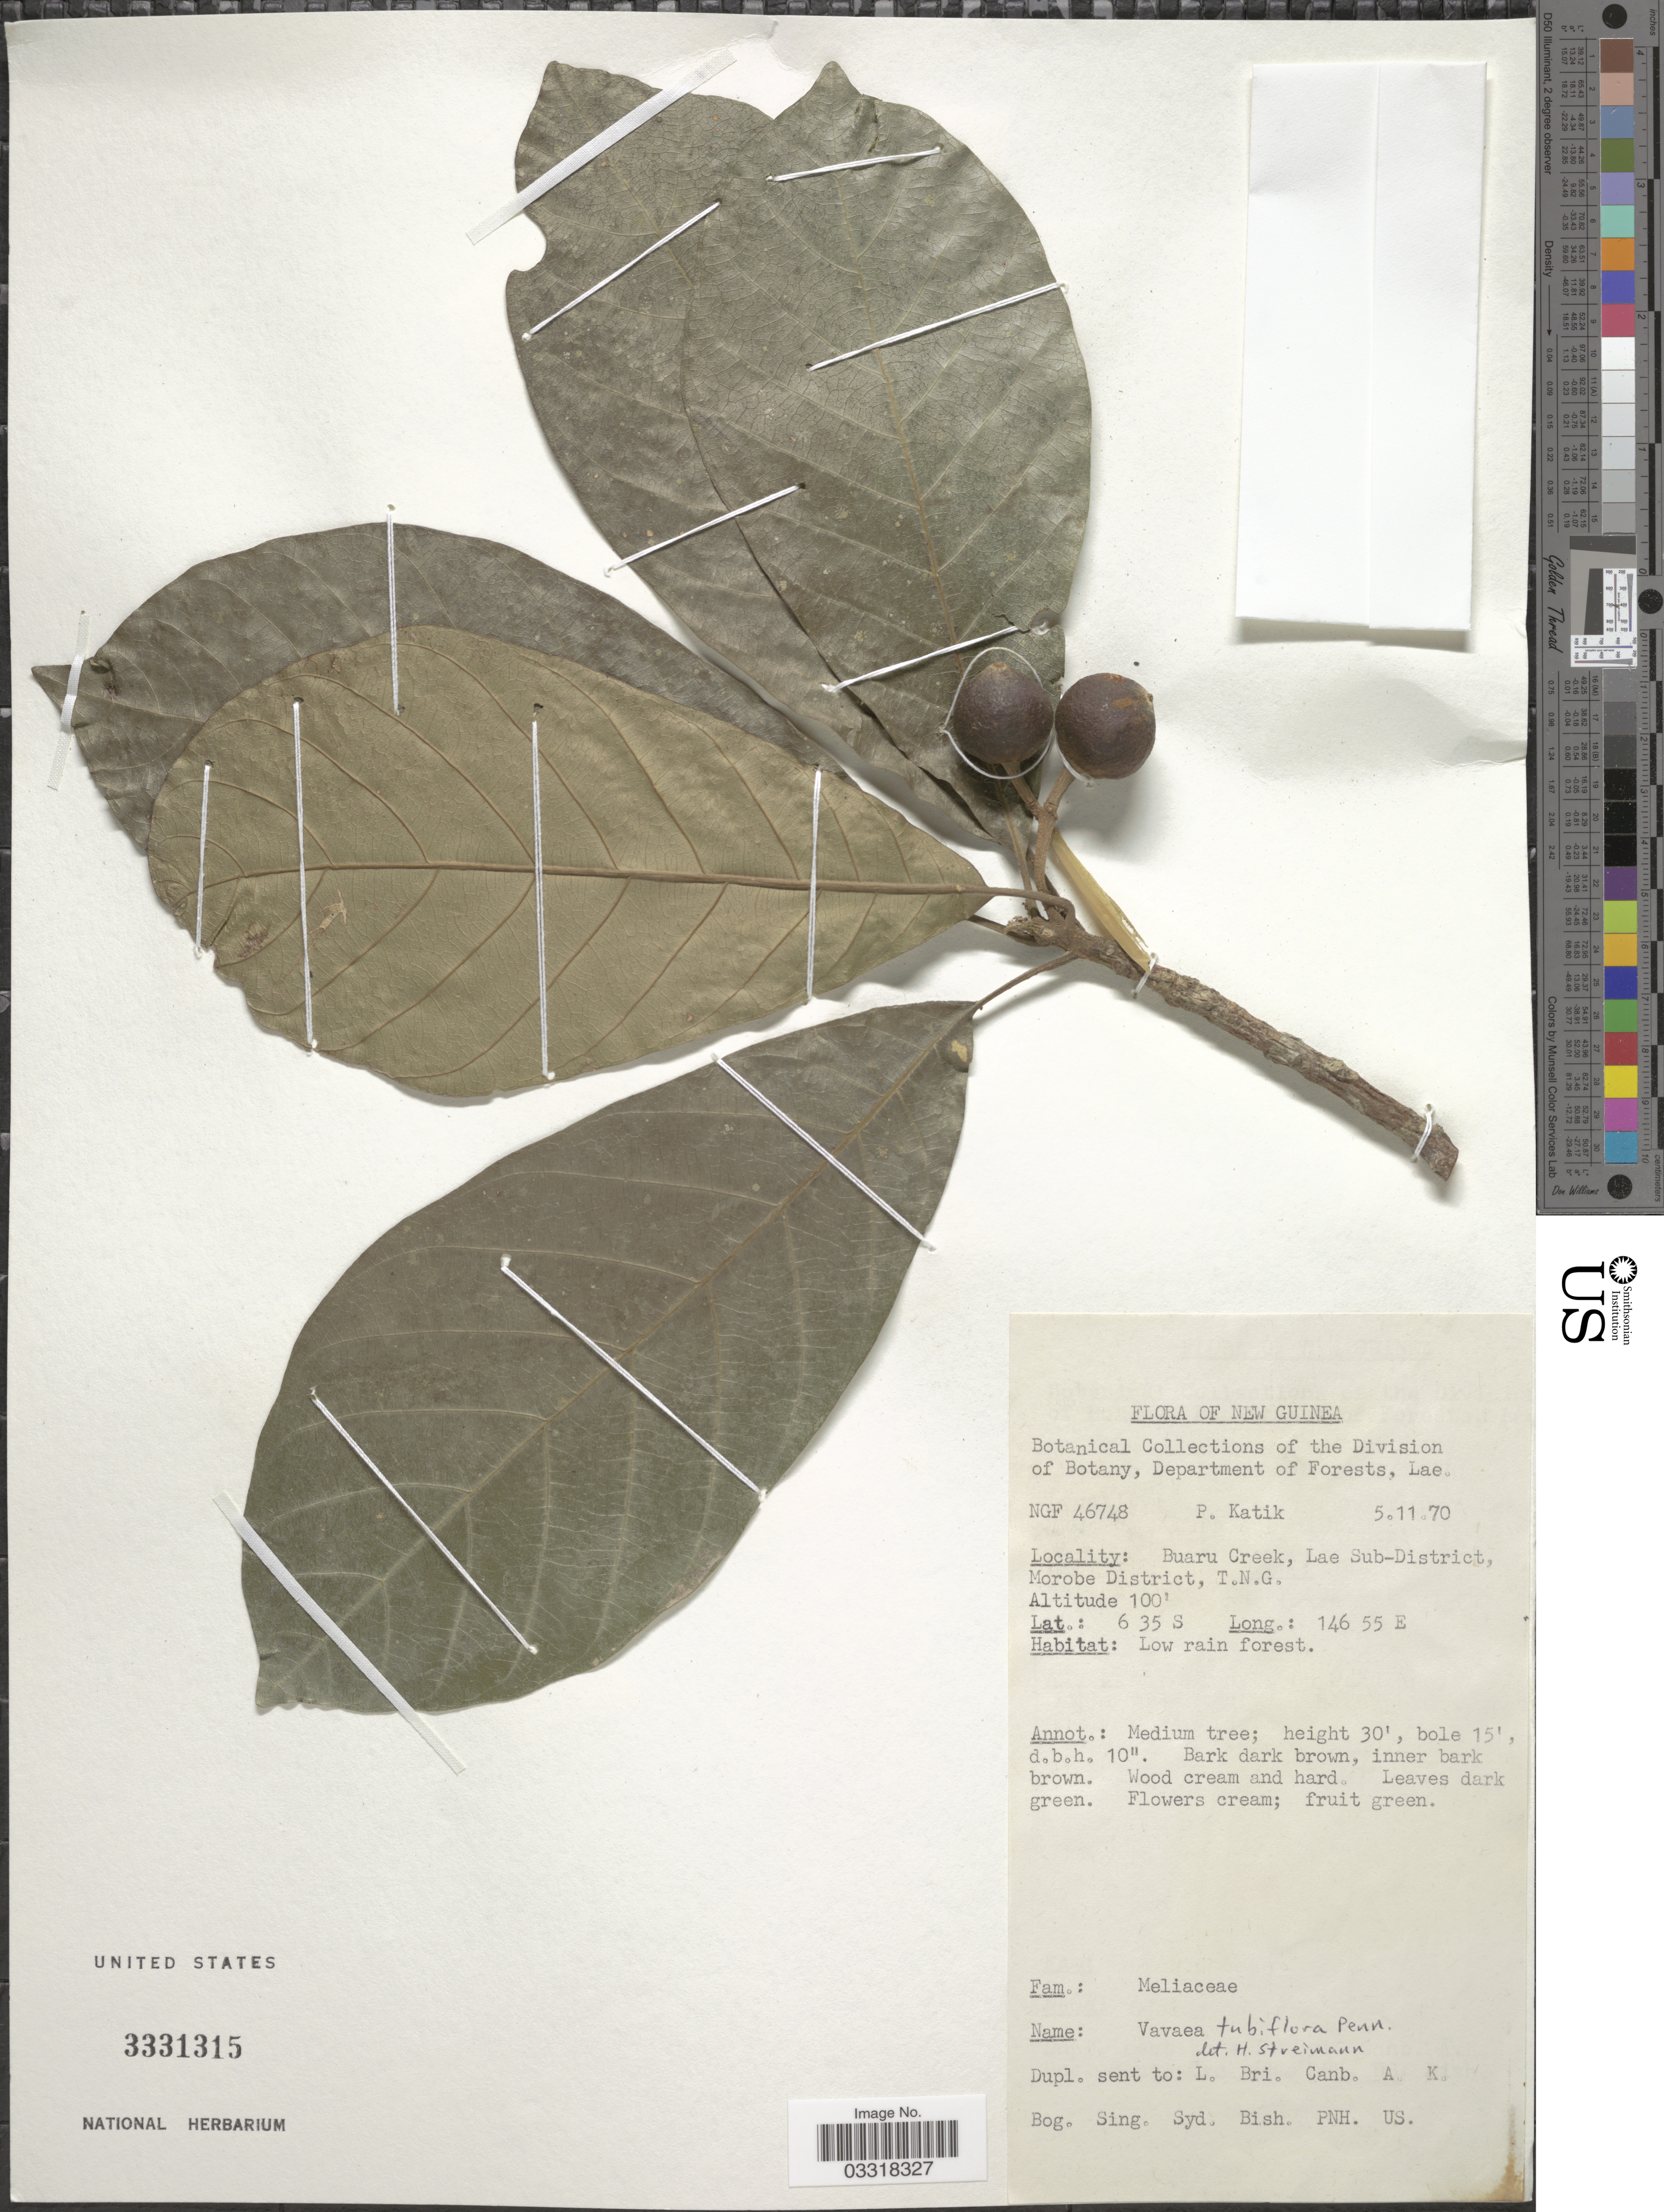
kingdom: Plantae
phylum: Tracheophyta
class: Magnoliopsida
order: Sapindales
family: Meliaceae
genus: Vavaea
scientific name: Vavaea tubiflora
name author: T.D. Penn.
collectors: P. Katik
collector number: NGF46748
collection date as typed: Transcribed d/m/y: 5/11/70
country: Papua New Guinea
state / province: Morobe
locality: New Guinea. Buaru Creek, Lae Sub-District, Morobe District, T.N.G.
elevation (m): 30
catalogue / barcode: US 3331315